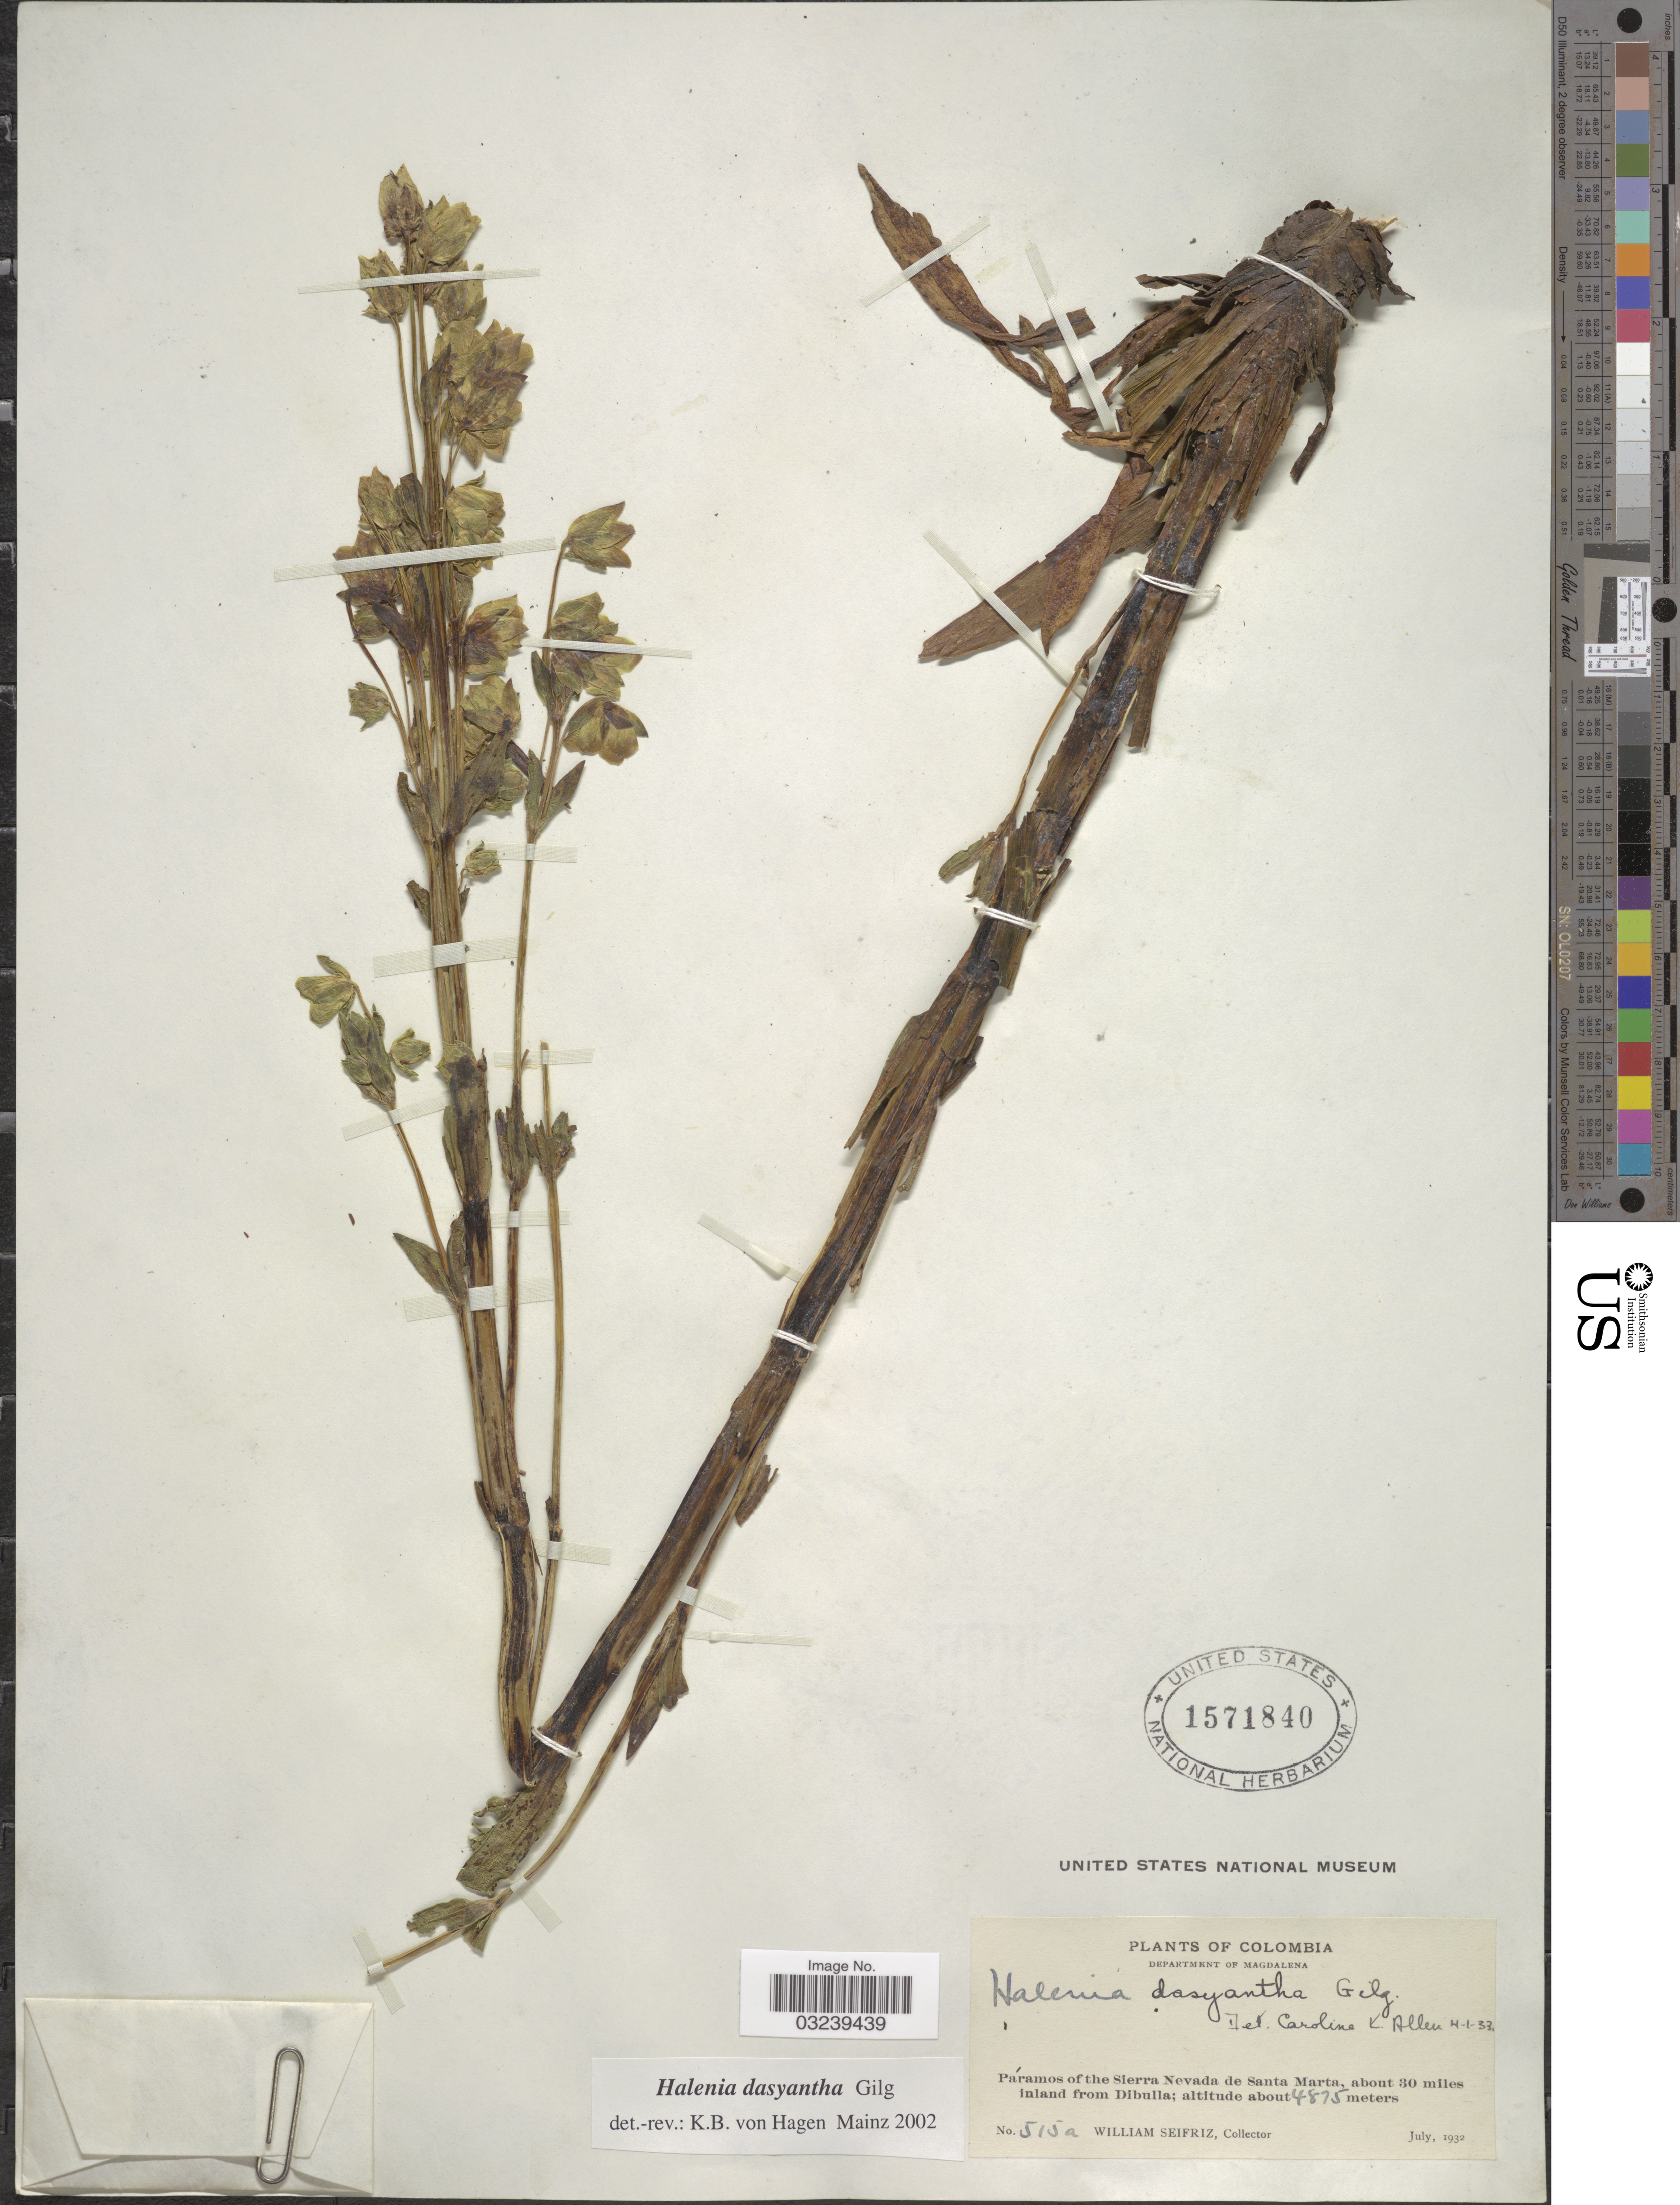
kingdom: Plantae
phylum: Tracheophyta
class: Magnoliopsida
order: Gentianales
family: Gentianaceae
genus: Halenia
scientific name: Halenia dasyantha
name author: Gilg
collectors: W. Seifriz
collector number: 515a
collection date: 1932-07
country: Colombia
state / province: Magdalena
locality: Department of Magdalena. Páramos of the Sierra Nevada de Santa Marta, about 30 miles inland from Dibulla.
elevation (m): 4875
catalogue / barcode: US 1571840